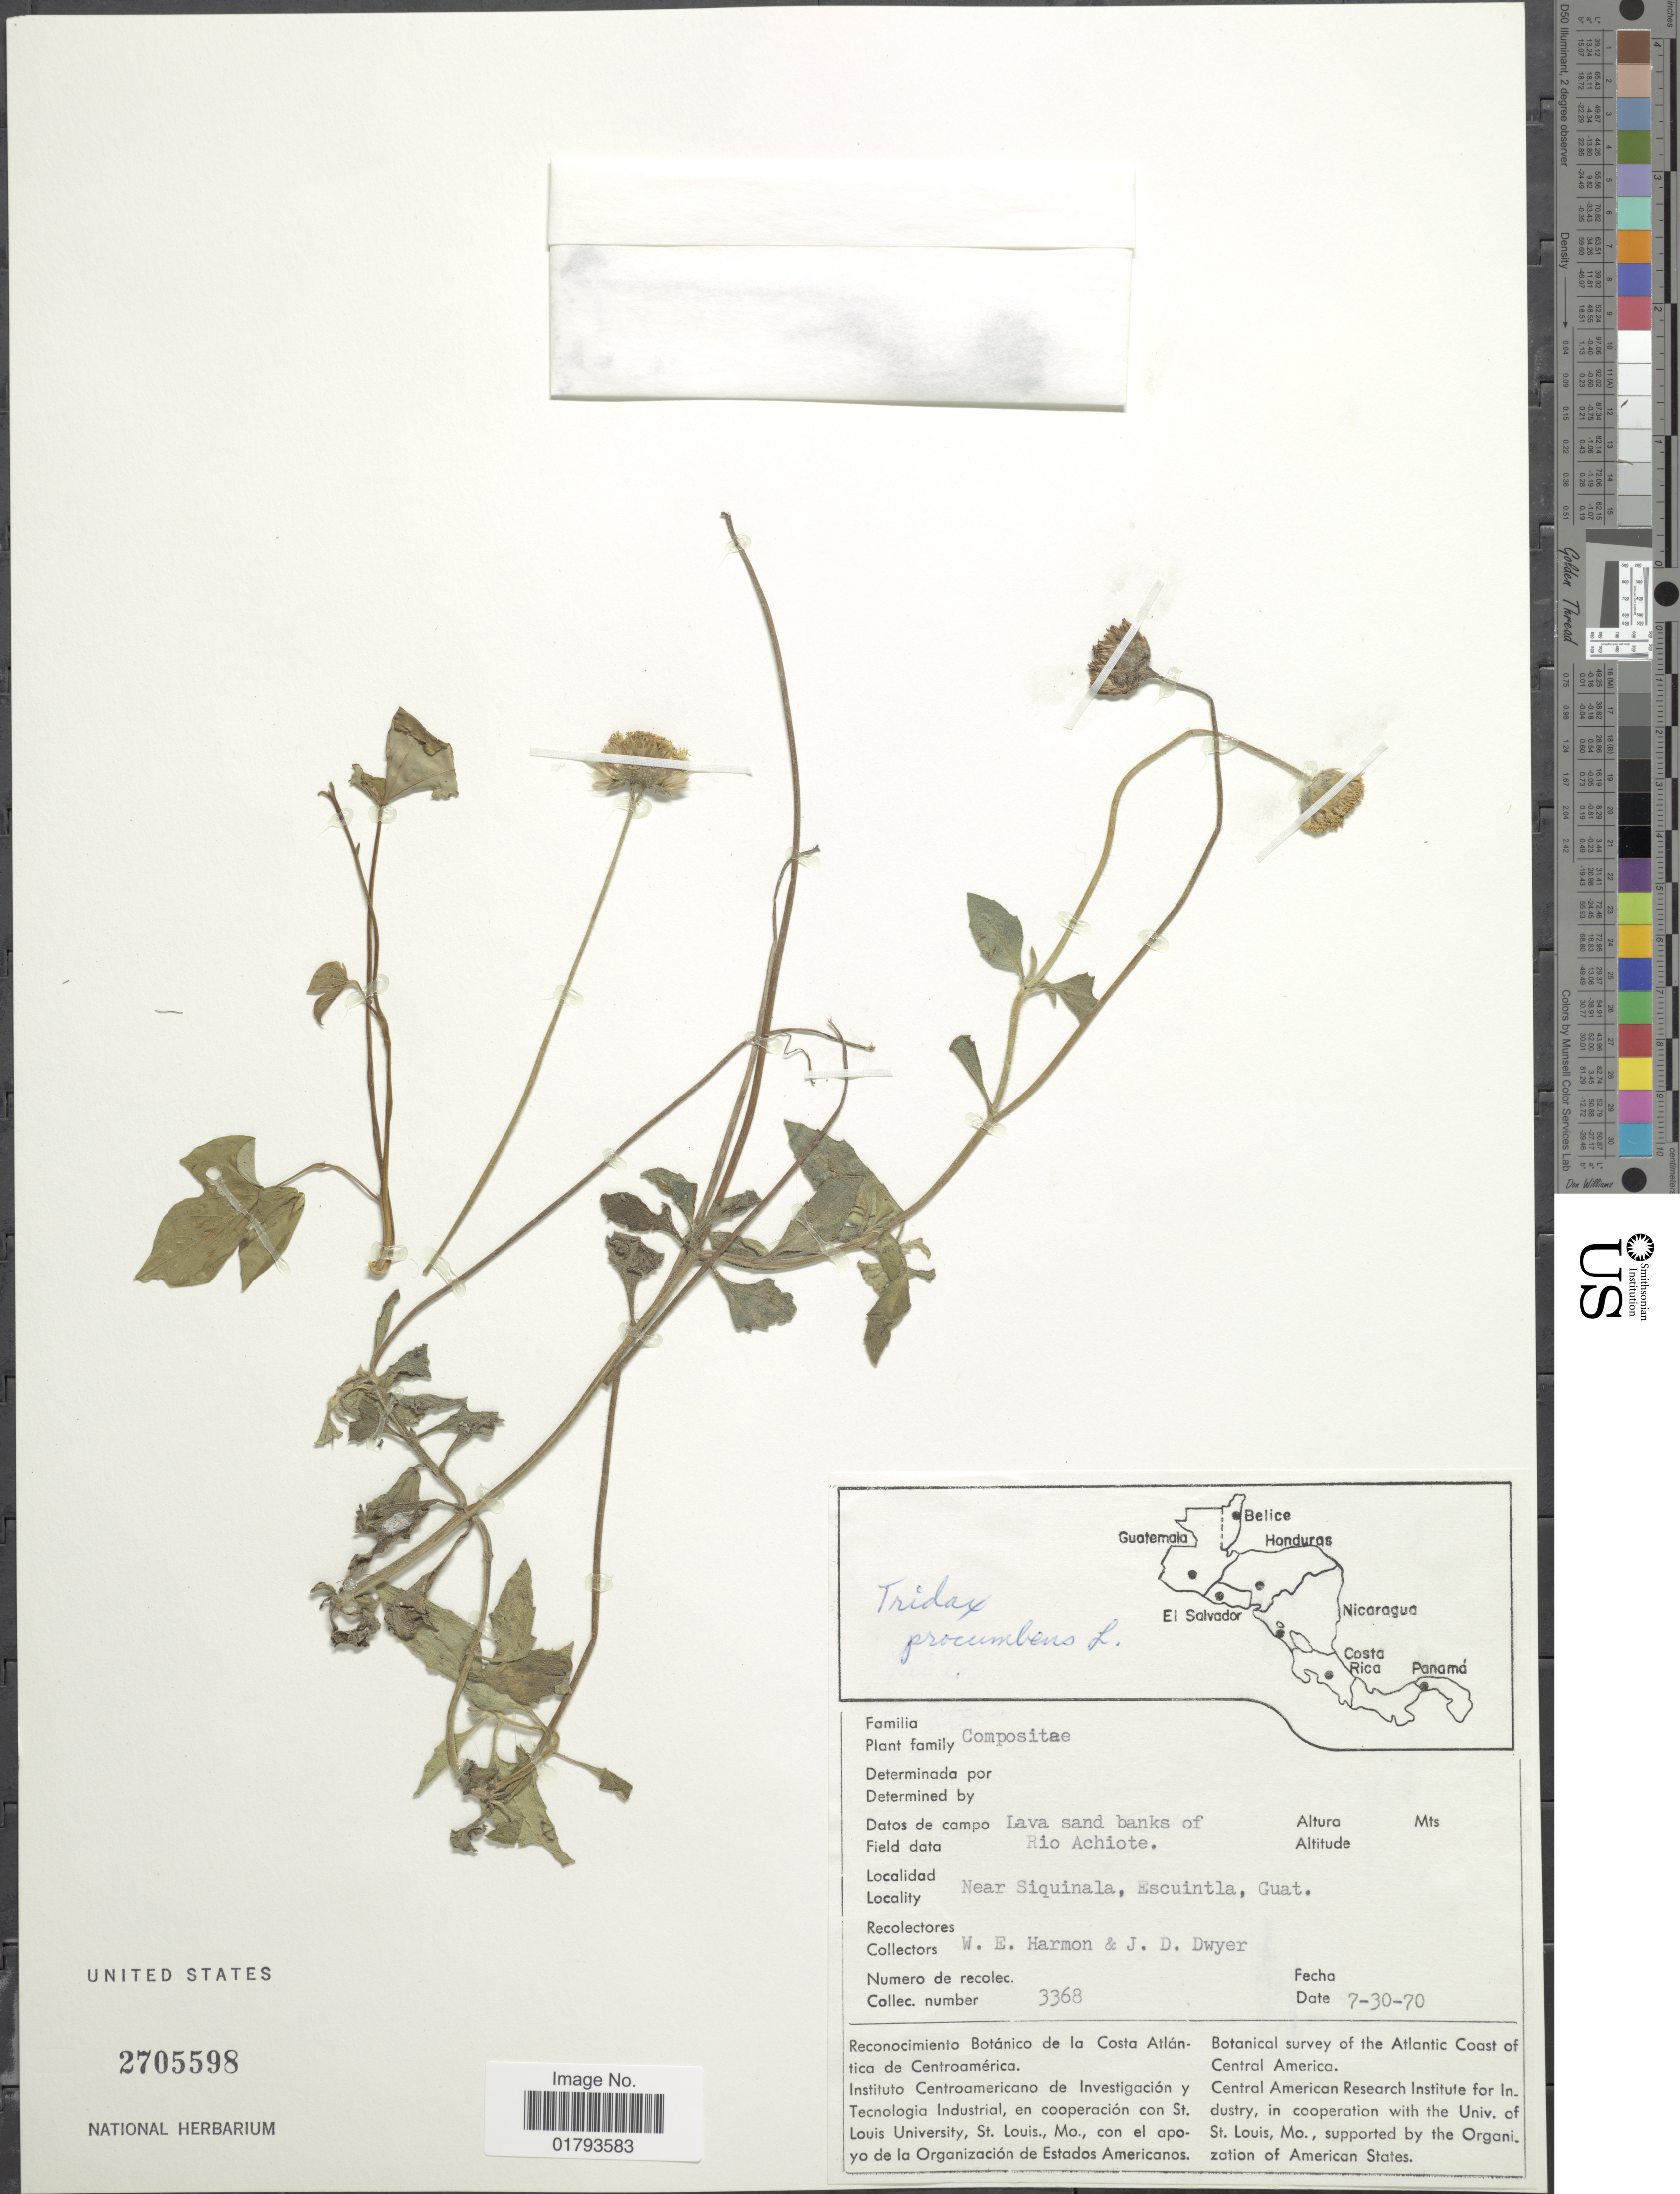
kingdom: Plantae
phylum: Tracheophyta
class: Magnoliopsida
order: Asterales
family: Asteraceae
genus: Tridax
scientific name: Tridax procumbens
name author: L.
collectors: W. E. Harmon & J. D. Dwyer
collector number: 3368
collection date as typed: Transcribed d/m/y: 30/7/70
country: Guatemala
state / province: Guatemala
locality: Near Siquinala, Escuintla, Guat.Lava sand banks of Rio Achiote.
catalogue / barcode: US 2705598